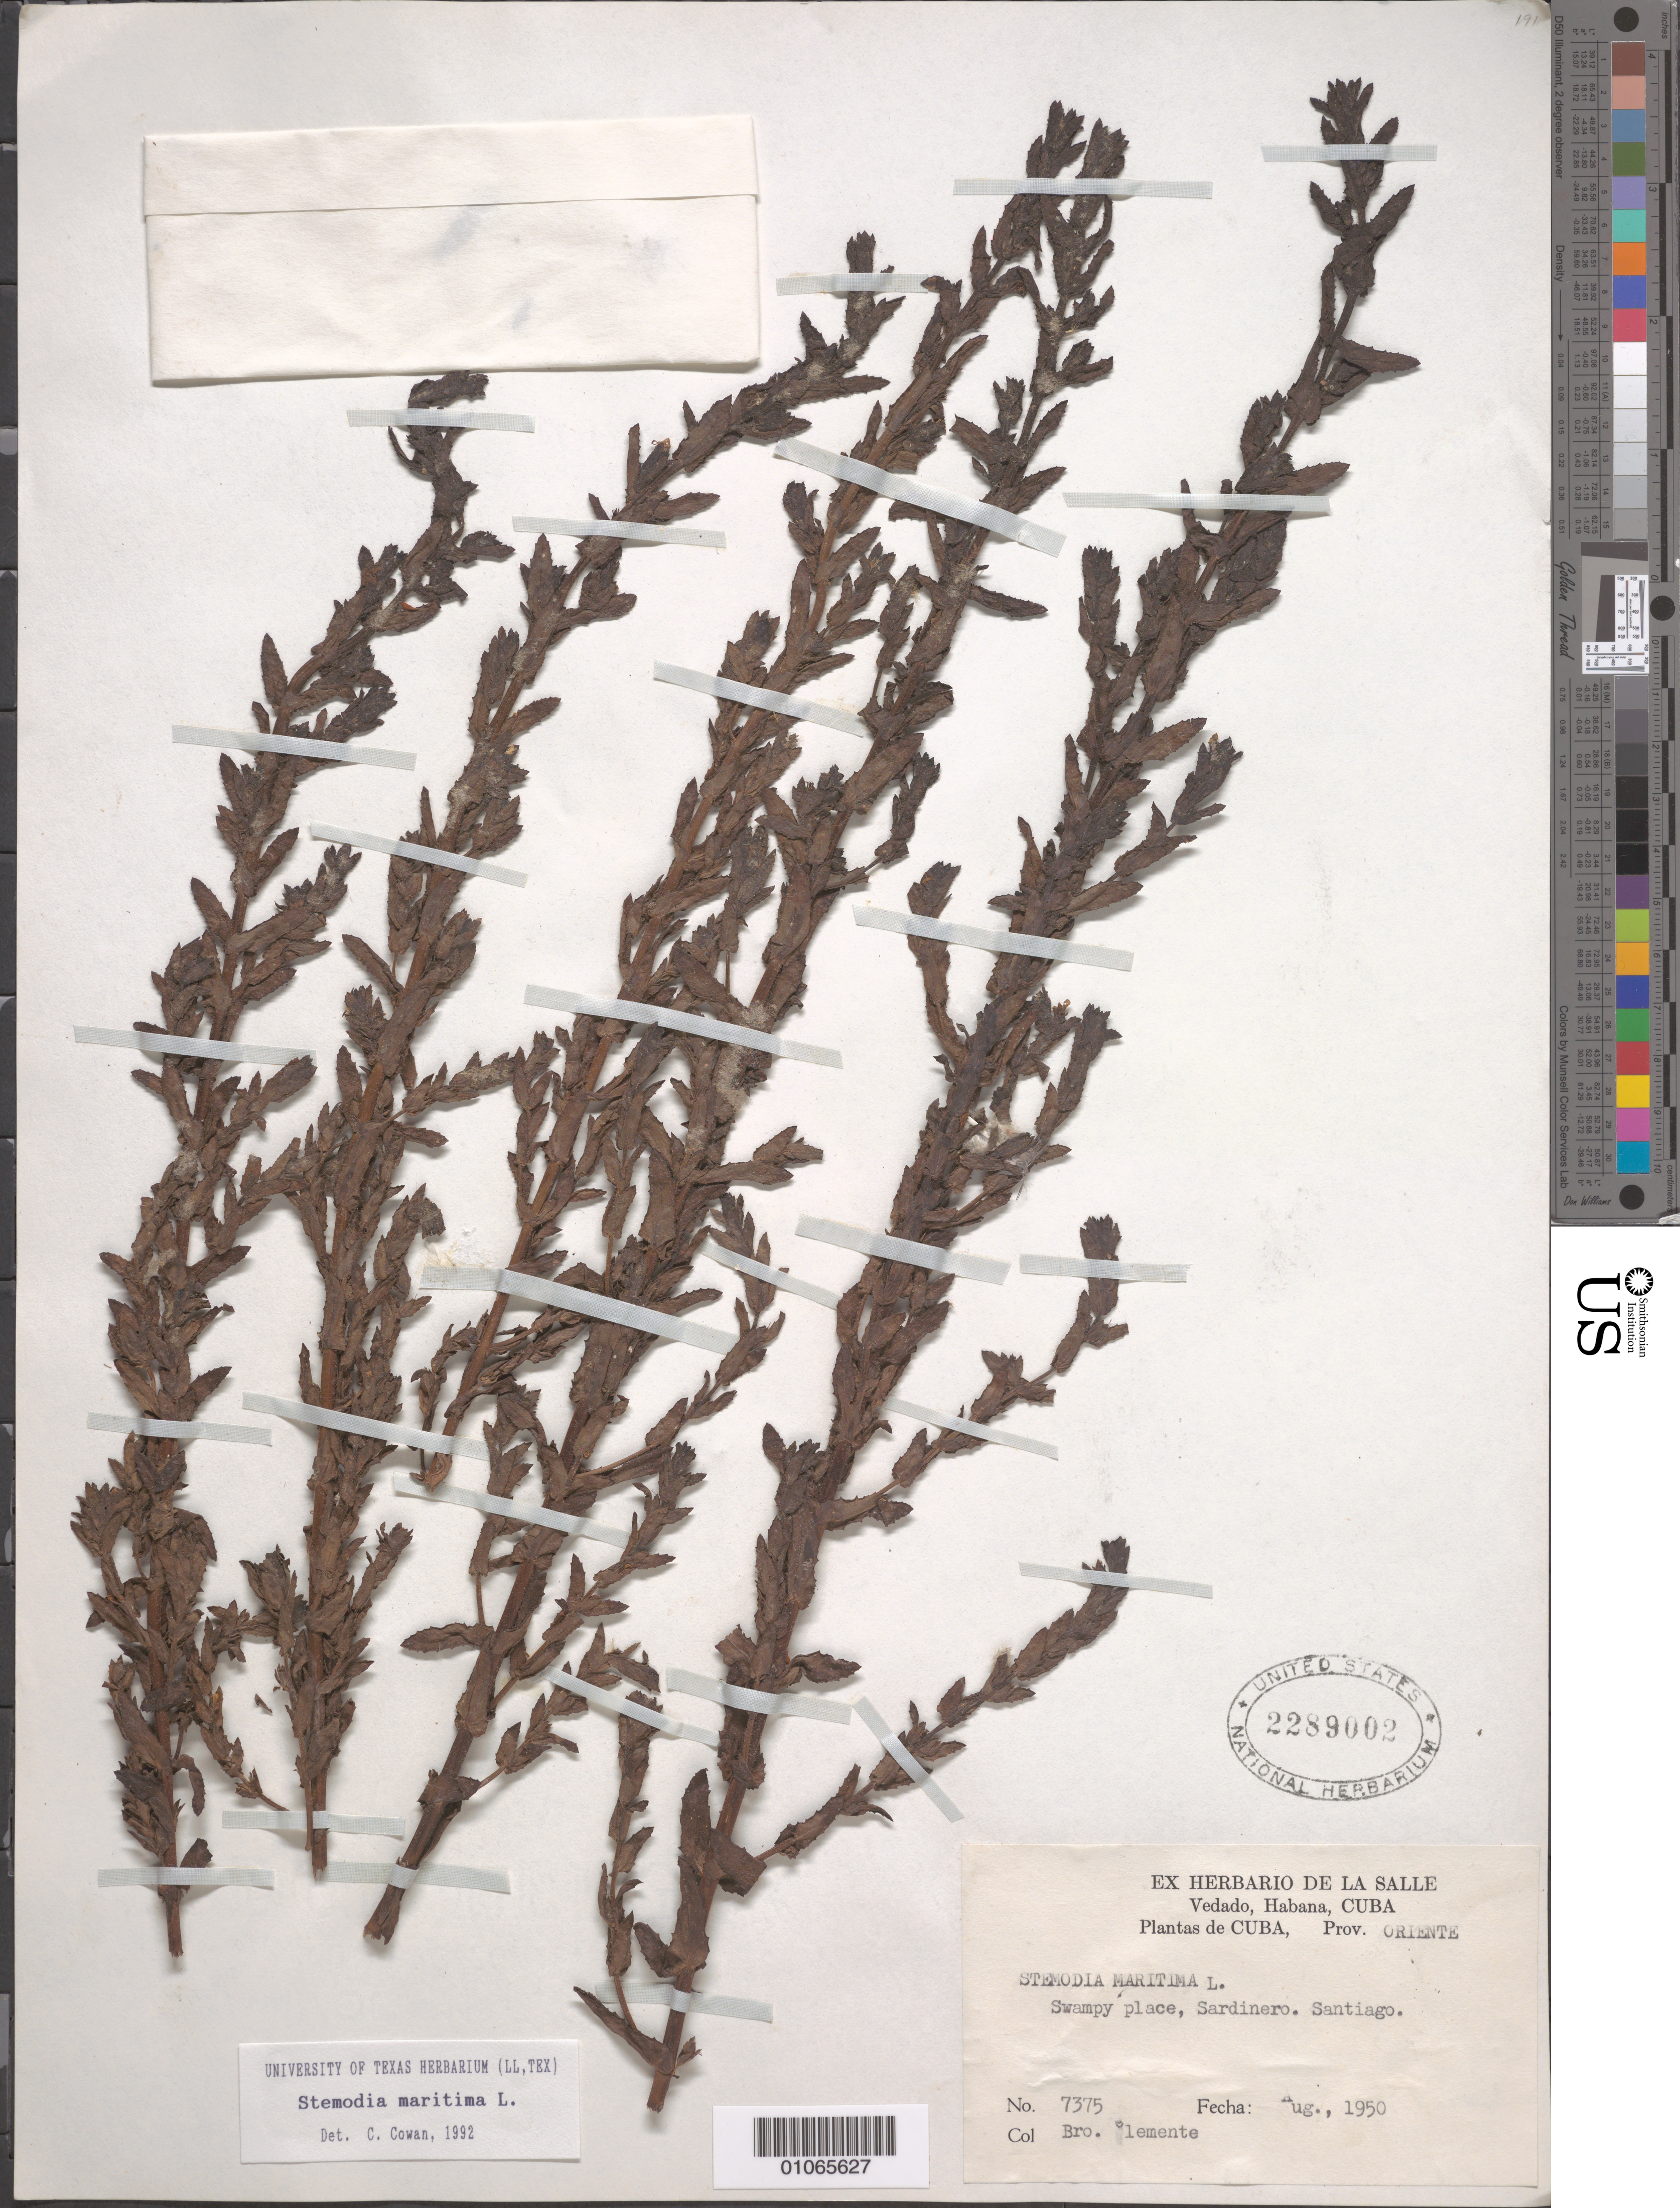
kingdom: Plantae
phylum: Tracheophyta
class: Magnoliopsida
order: Lamiales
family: Plantaginaceae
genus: Stemodia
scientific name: Stemodia maritima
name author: L.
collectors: Bro. Clemente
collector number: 7375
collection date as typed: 01 Aug 1950 to 31 Aug 1950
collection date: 1950-08-01/1950-08-31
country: Cuba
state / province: Santiago de Cuba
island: Cuba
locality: Swampy place, Sardinero Santiago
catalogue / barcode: US 2289002